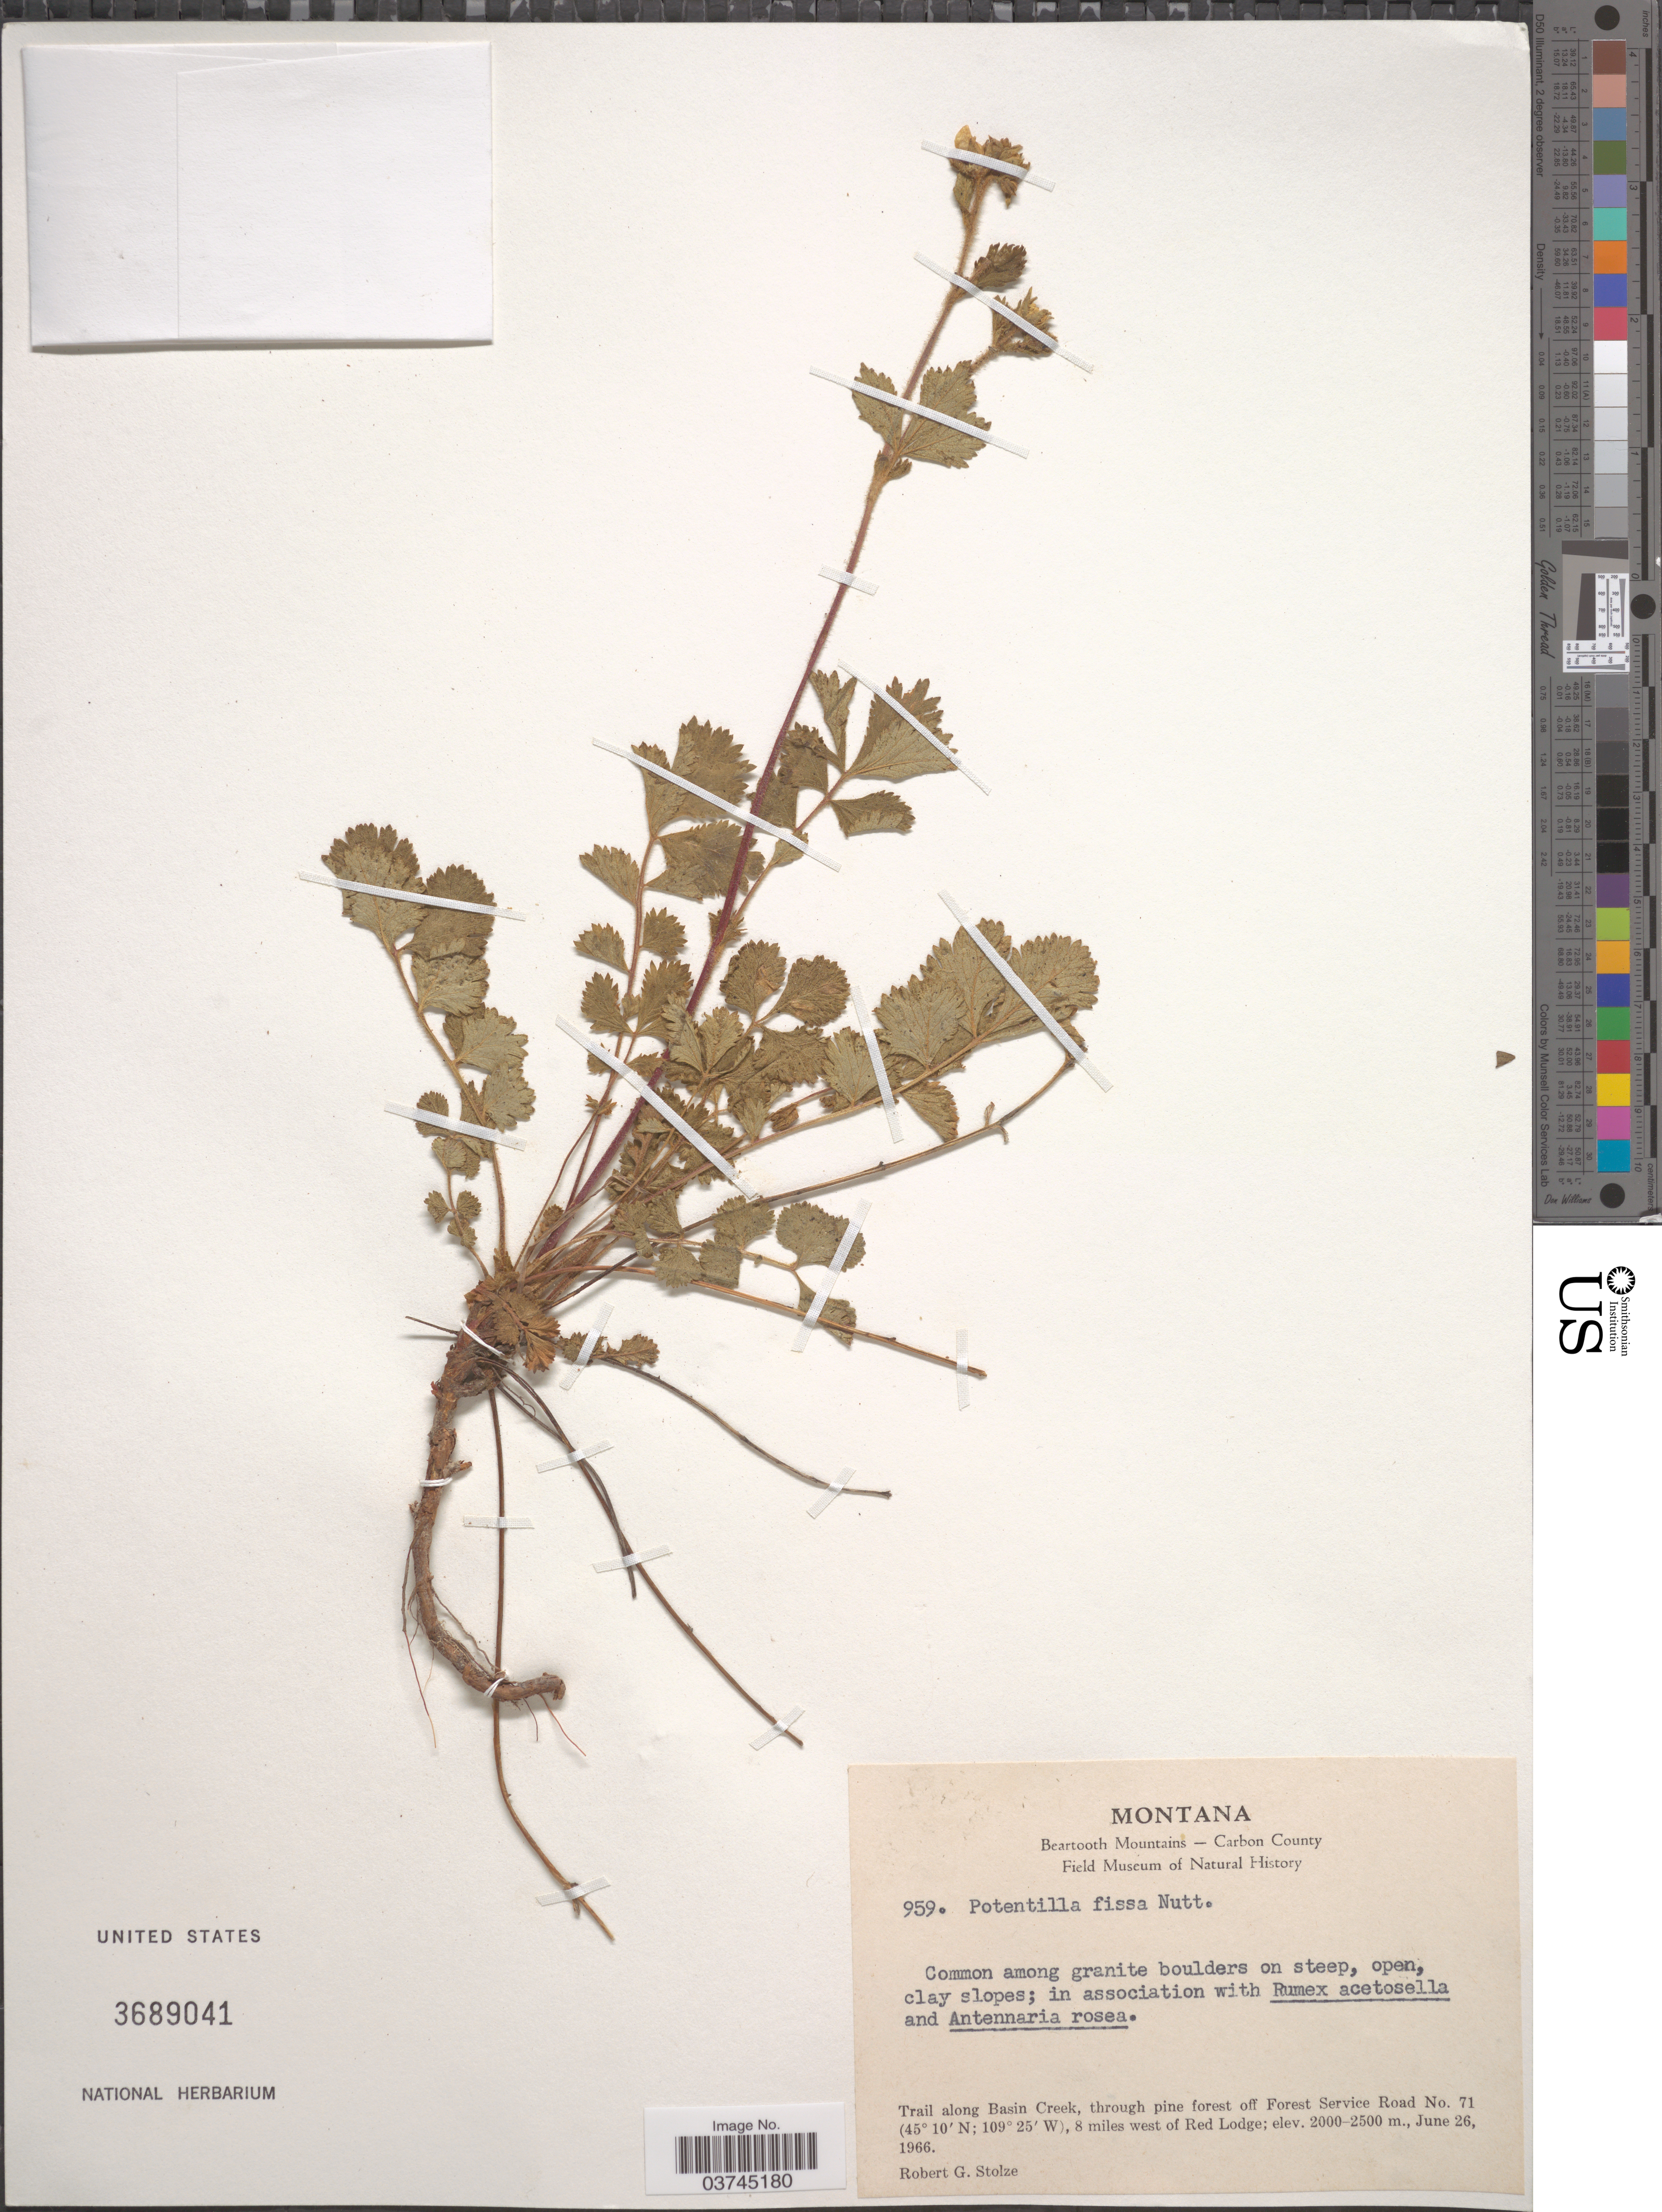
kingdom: Plantae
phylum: Tracheophyta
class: Magnoliopsida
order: Rosales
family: Rosaceae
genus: Drymocallis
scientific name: Drymocallis fissa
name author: (Nutt.) Rydb.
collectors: R. G. Stolze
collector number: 959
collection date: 1966-06-26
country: United States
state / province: Montana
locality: Beartooth Mountains - Carbon County. Trail along Basin Creek, through pine forest off Forest Service Road No. 71, 8 miles west of Red Lodge.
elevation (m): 2000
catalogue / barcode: US 3689041